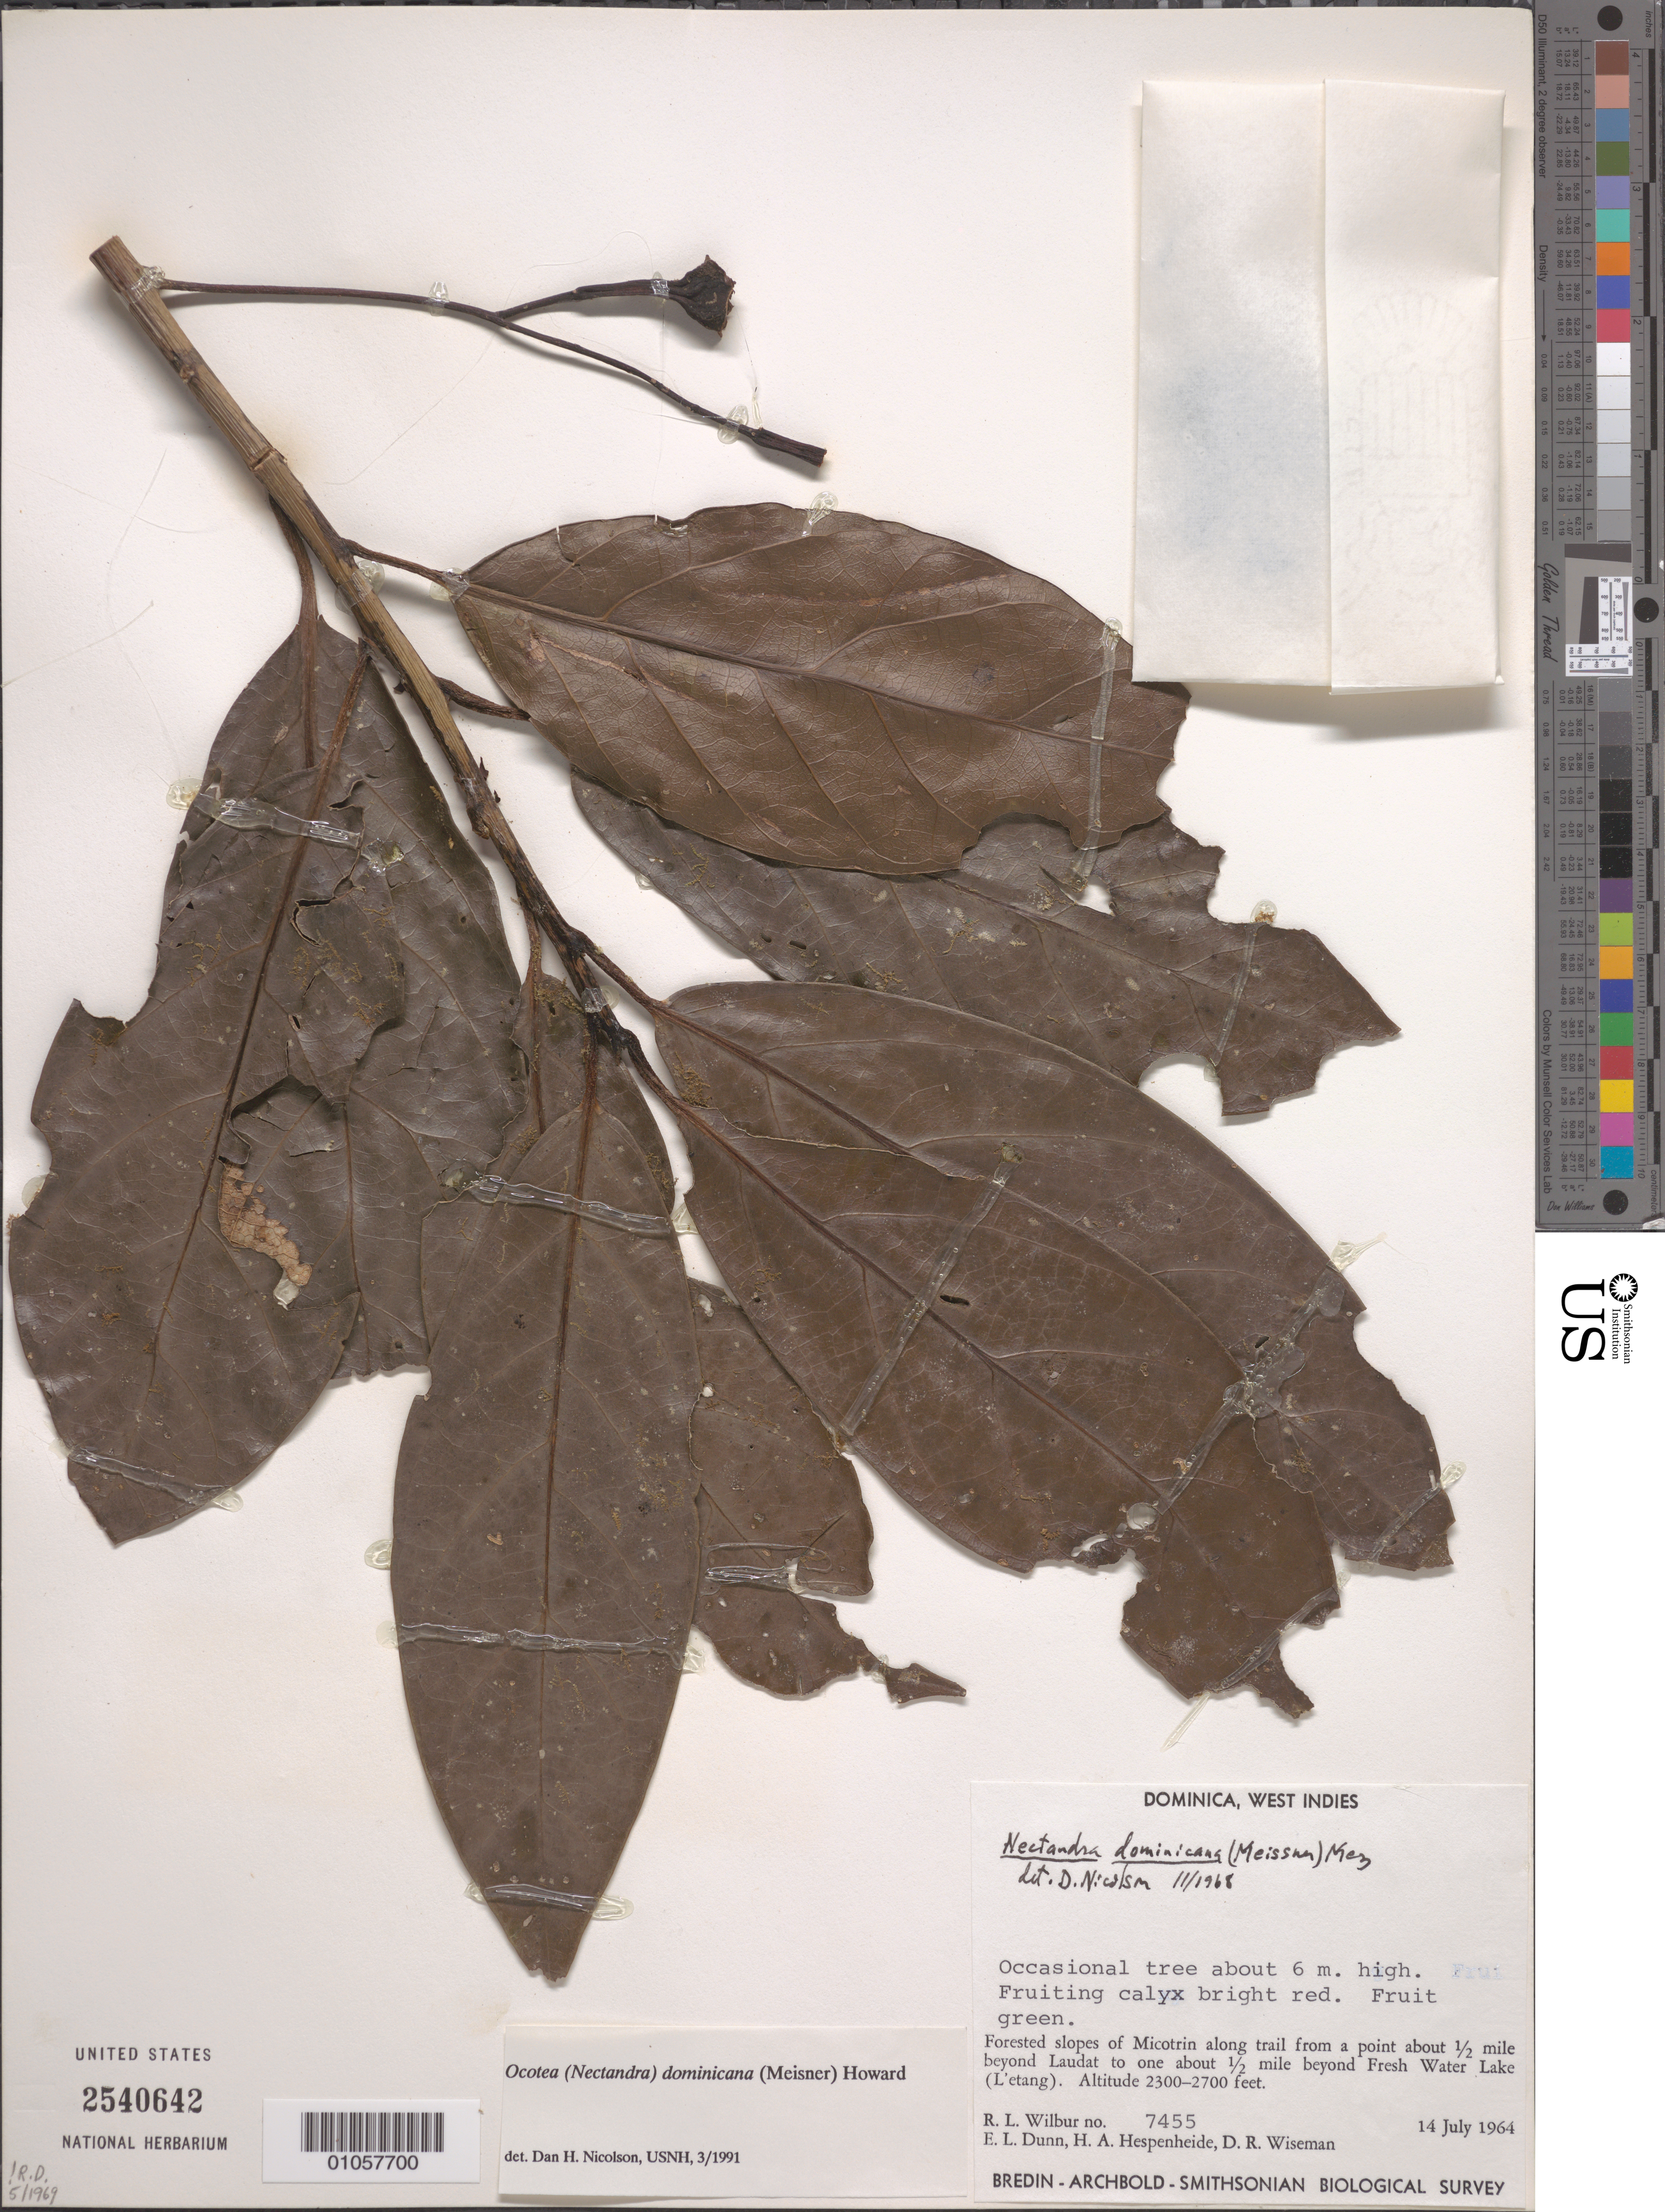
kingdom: Plantae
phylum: Tracheophyta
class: Magnoliopsida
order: Laurales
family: Lauraceae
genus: Ocotea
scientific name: Ocotea dominicana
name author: (Meisn.) R.A. Howard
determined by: Nicolson, Dan H.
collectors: R. L. Wilbur, E. Dunn, H. A. Hespenheide & D. R. Wiseman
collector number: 7455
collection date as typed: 14 Jul 1964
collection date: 1964-07-14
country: Dominica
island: Dominica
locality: Micotrin, along trail from a point about 0.5 mile beyond Laudat to one about 0.5 mile beyond Fresh Water Lake (L'etang)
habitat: Forested slopes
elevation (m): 701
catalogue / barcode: US 2540642